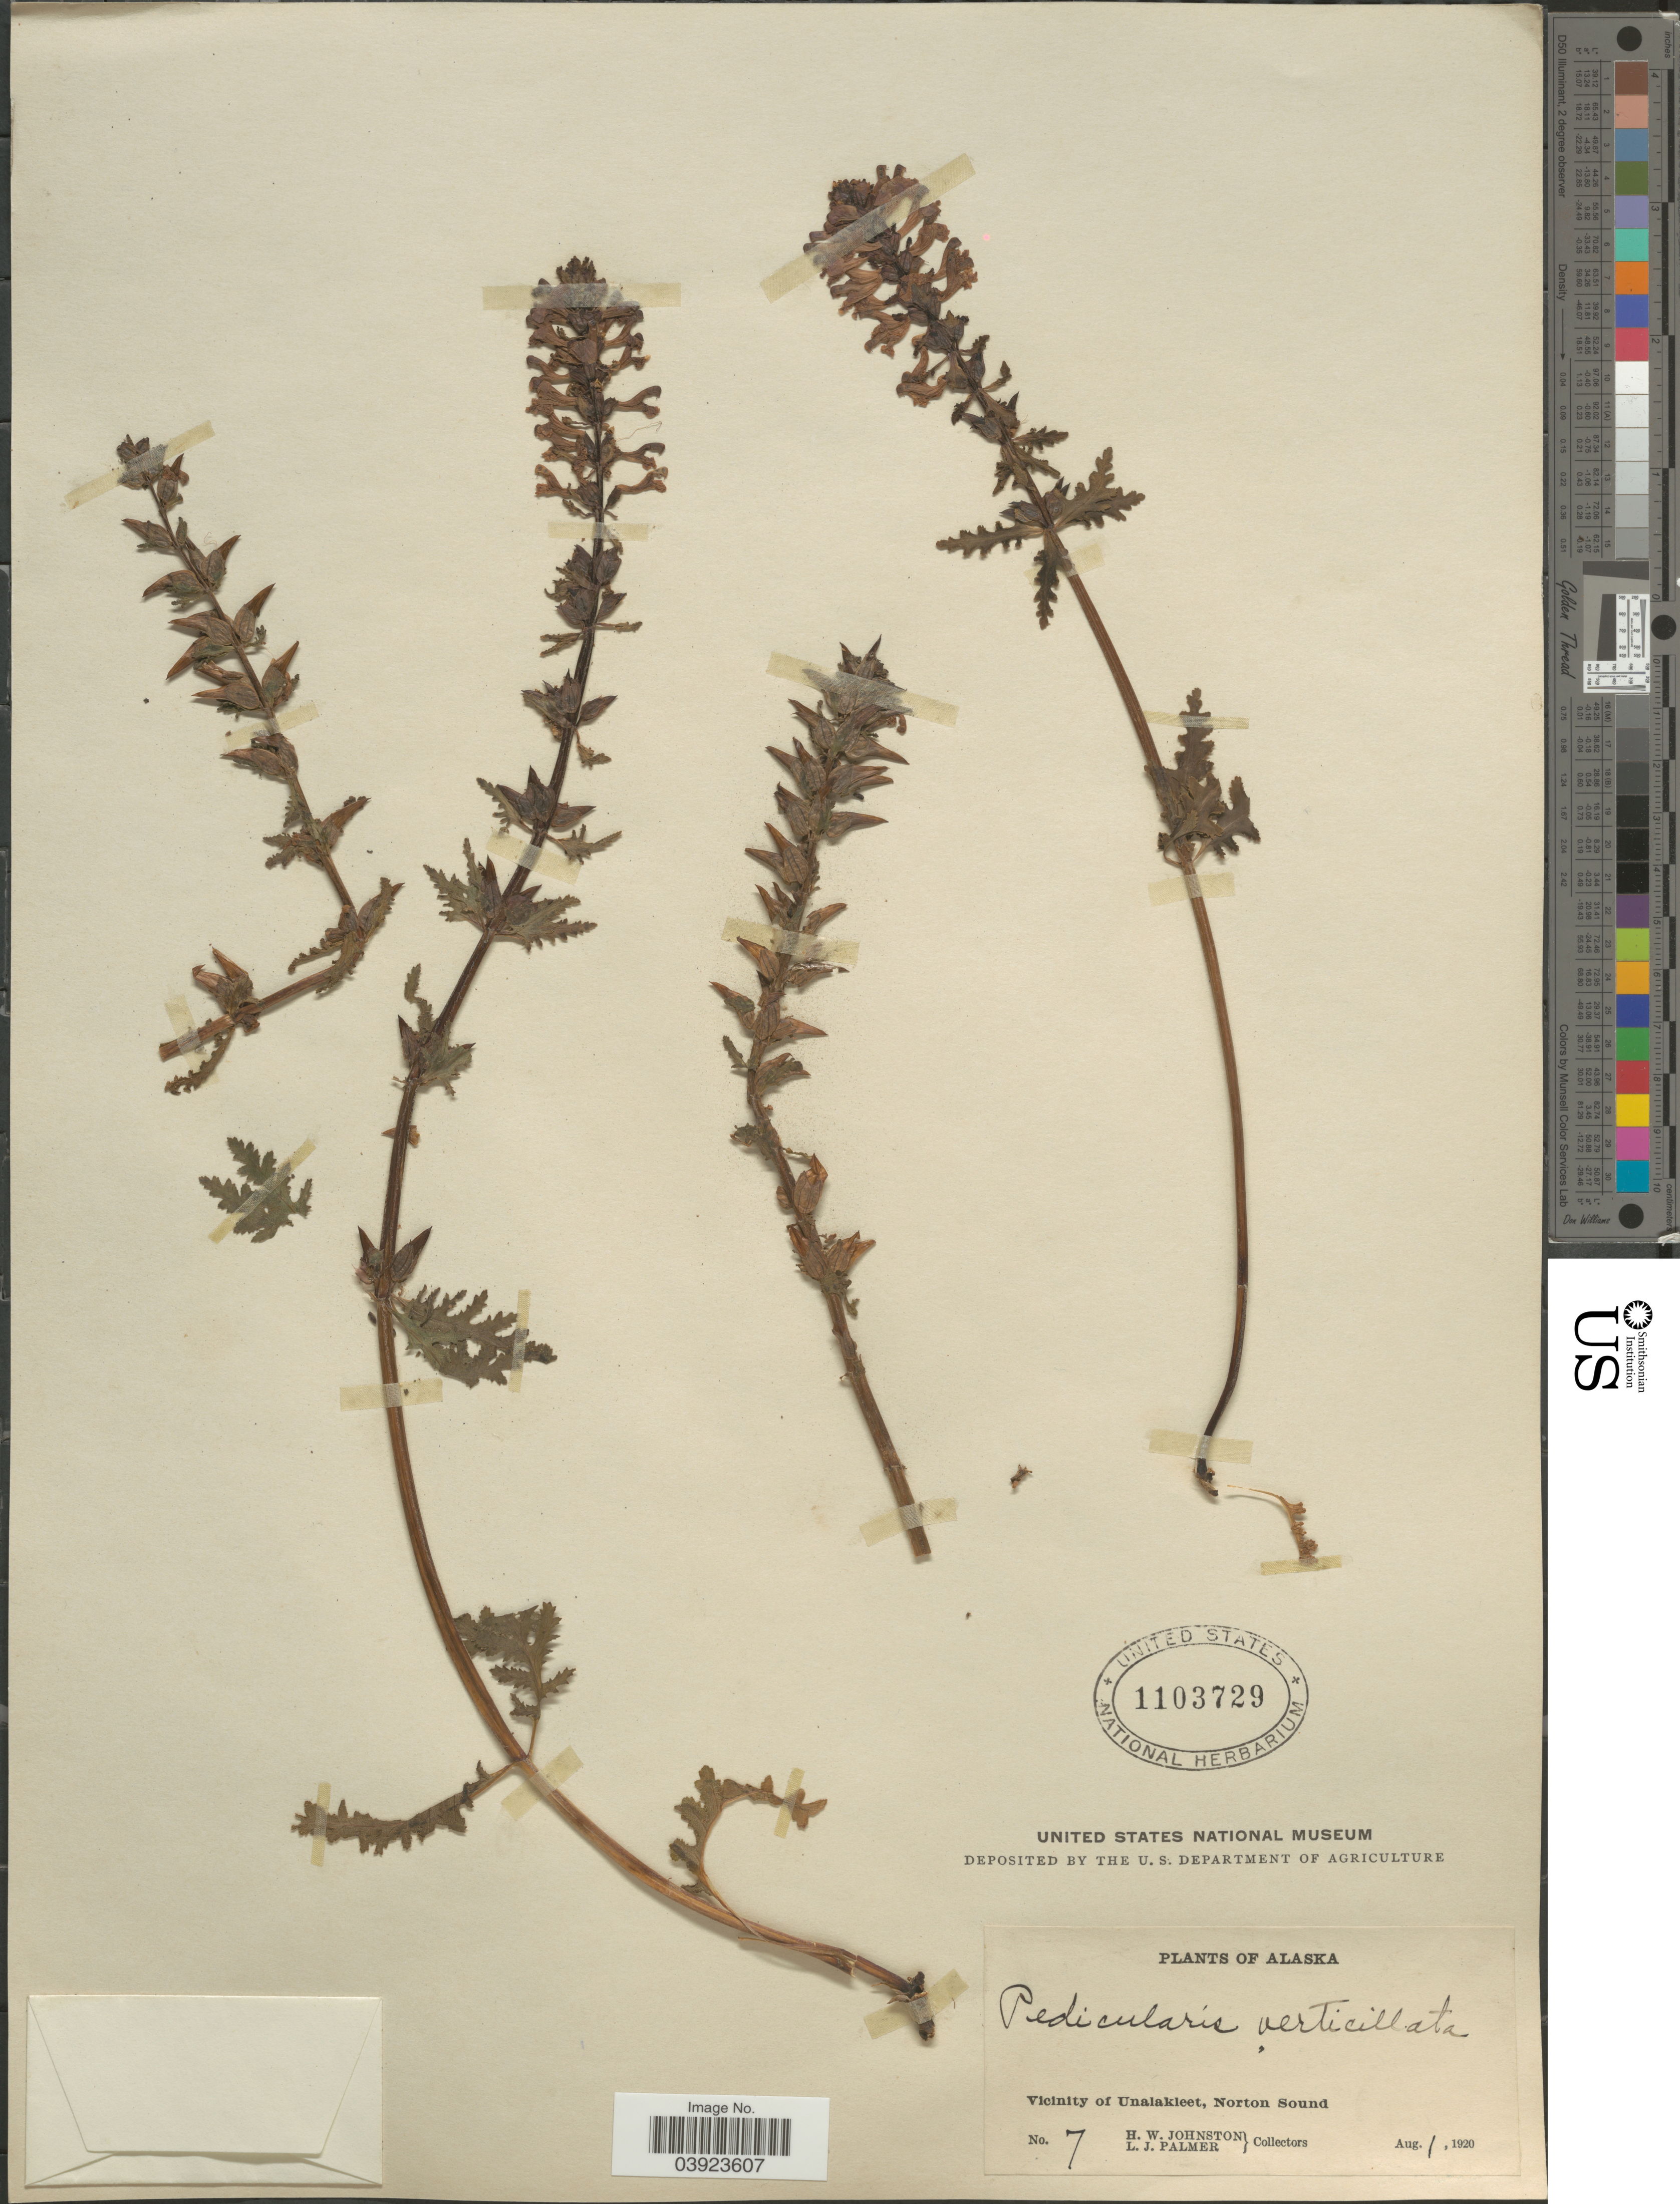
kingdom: Plantae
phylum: Tracheophyta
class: Magnoliopsida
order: Lamiales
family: Orobanchaceae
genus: Pedicularis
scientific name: Pedicularis verticillata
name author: L.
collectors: H. W. Johnston & L. J. Palmer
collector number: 7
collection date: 1920-08-01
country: United States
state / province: Alaska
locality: Vicinity of Unalakleet, Norton Sound.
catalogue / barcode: US 1103729